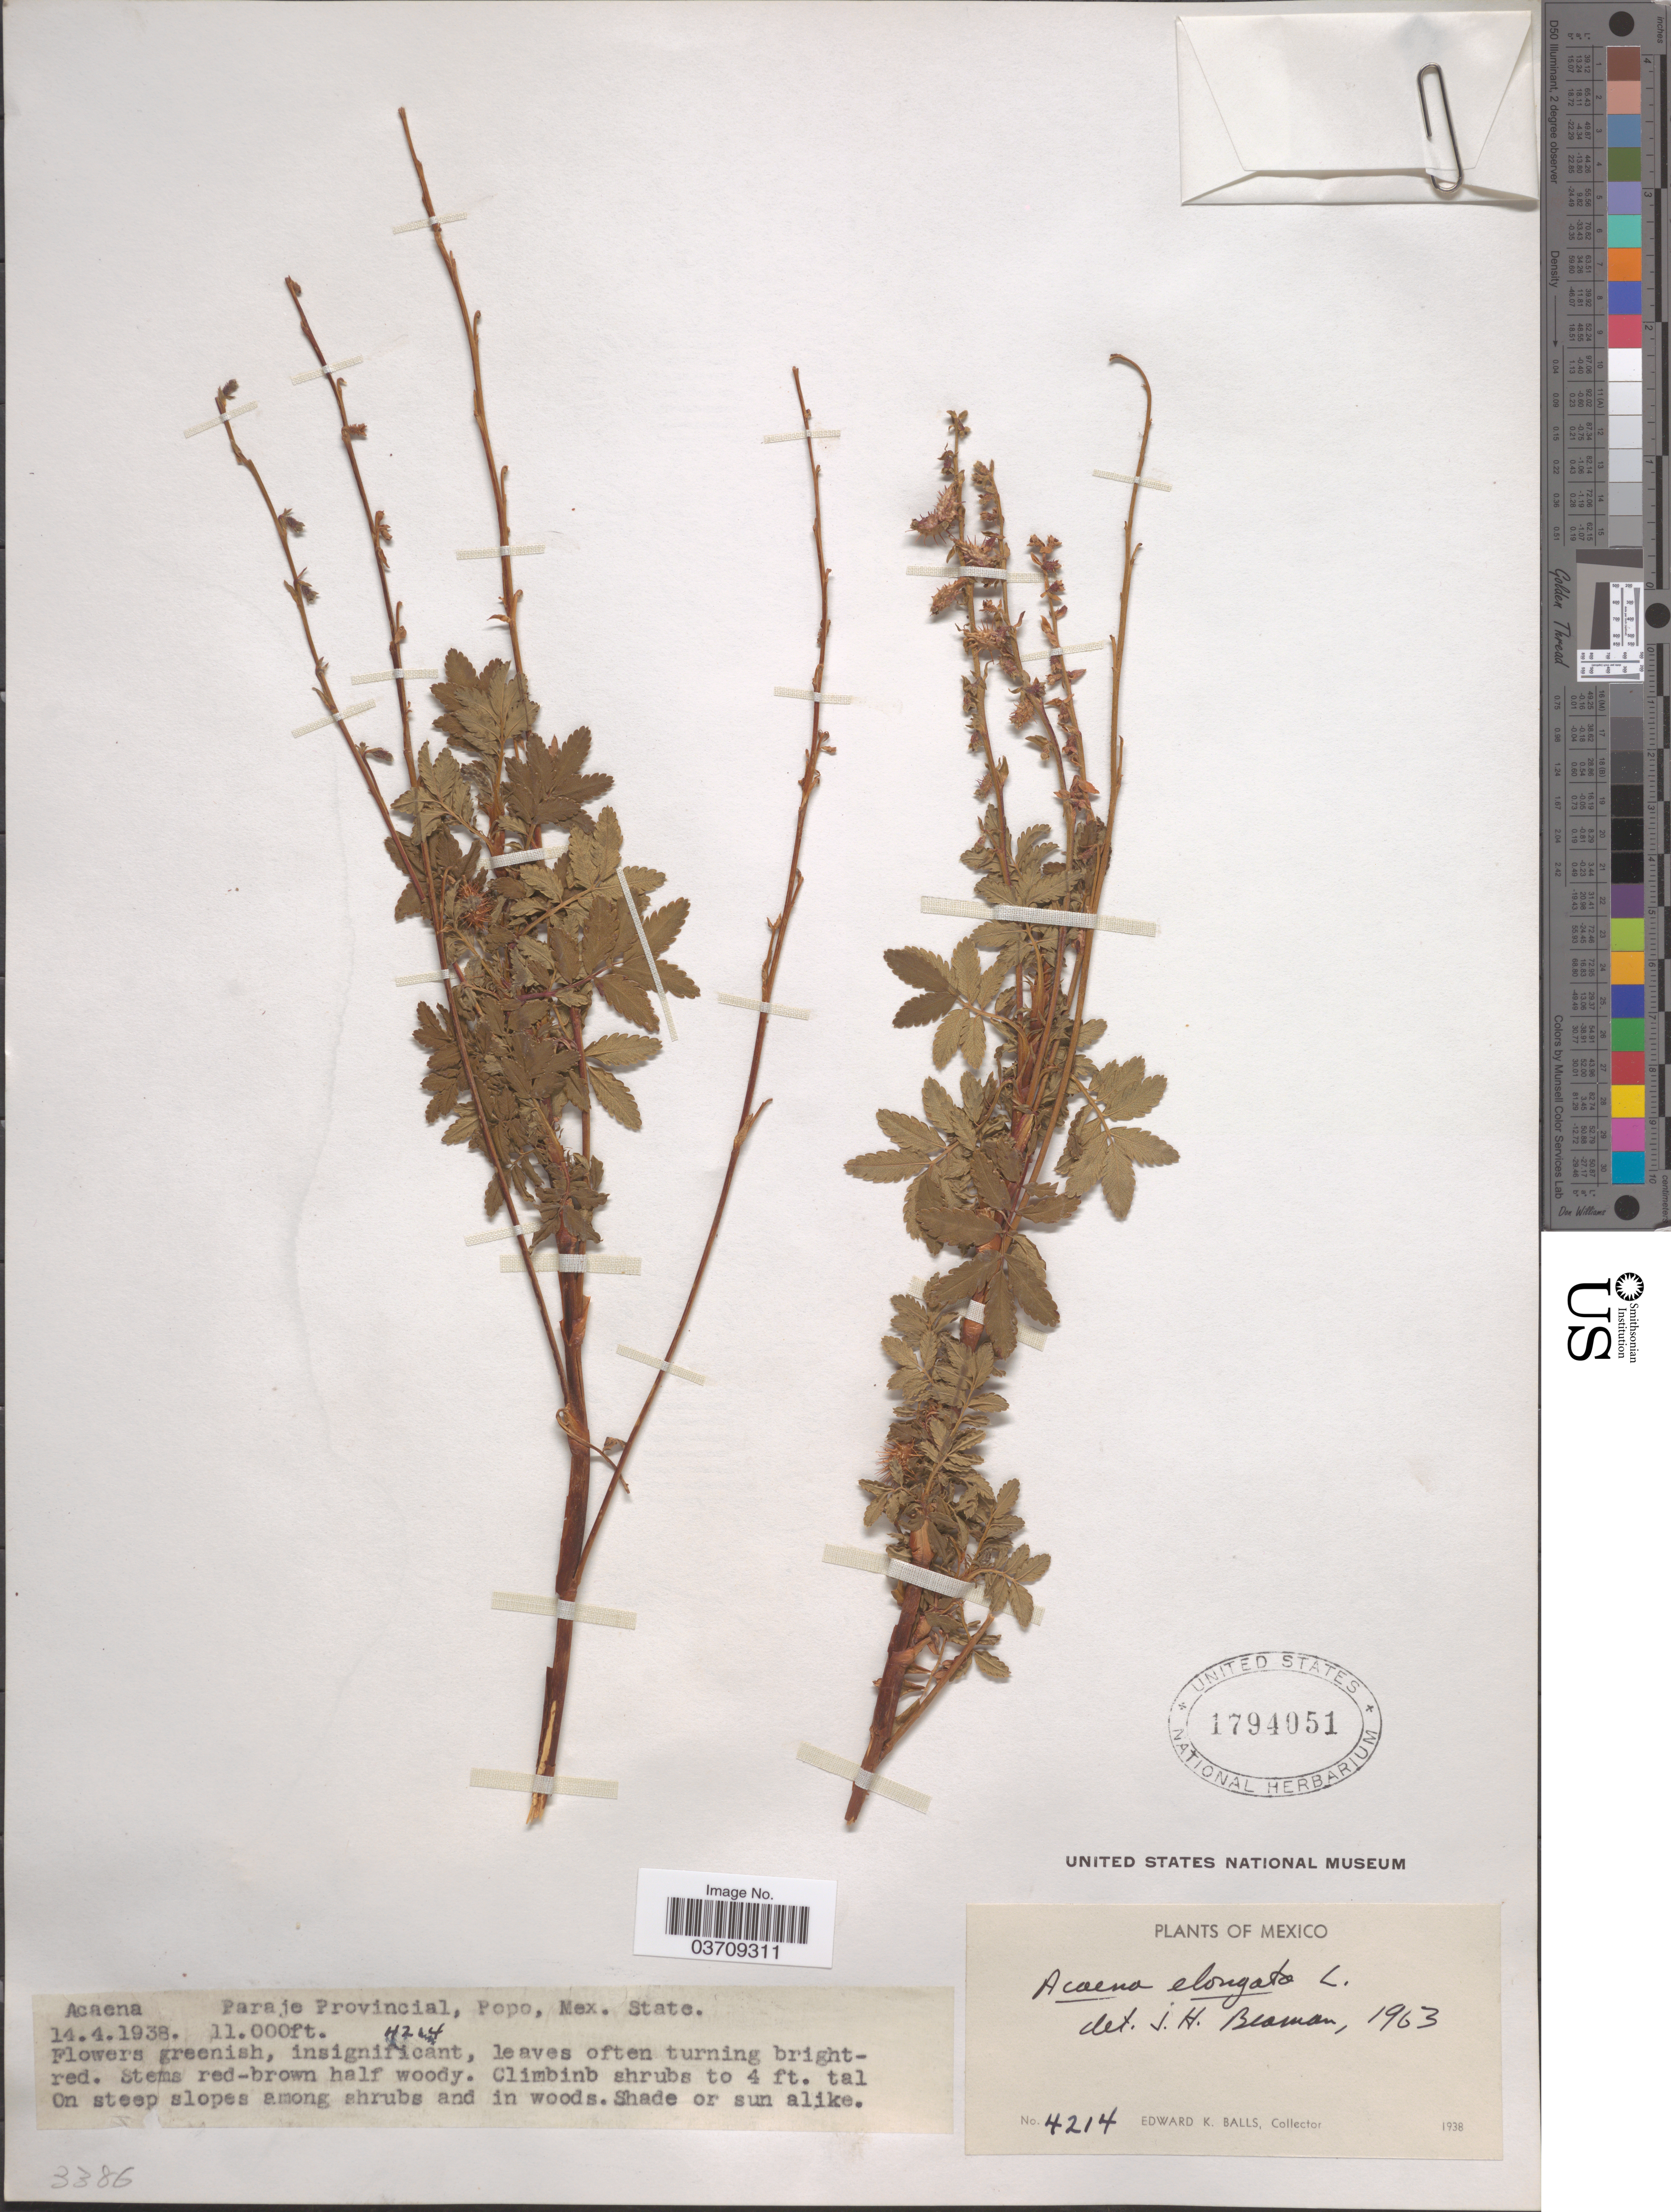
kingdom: Plantae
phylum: Tracheophyta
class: Magnoliopsida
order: Rosales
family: Rosaceae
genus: Acaena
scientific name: Acaena elongata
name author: L.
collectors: E. K. Balls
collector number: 4214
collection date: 1938-04-14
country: Mexico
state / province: México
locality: Paraje Provincial, Popo.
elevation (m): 3353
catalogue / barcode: US 1794051